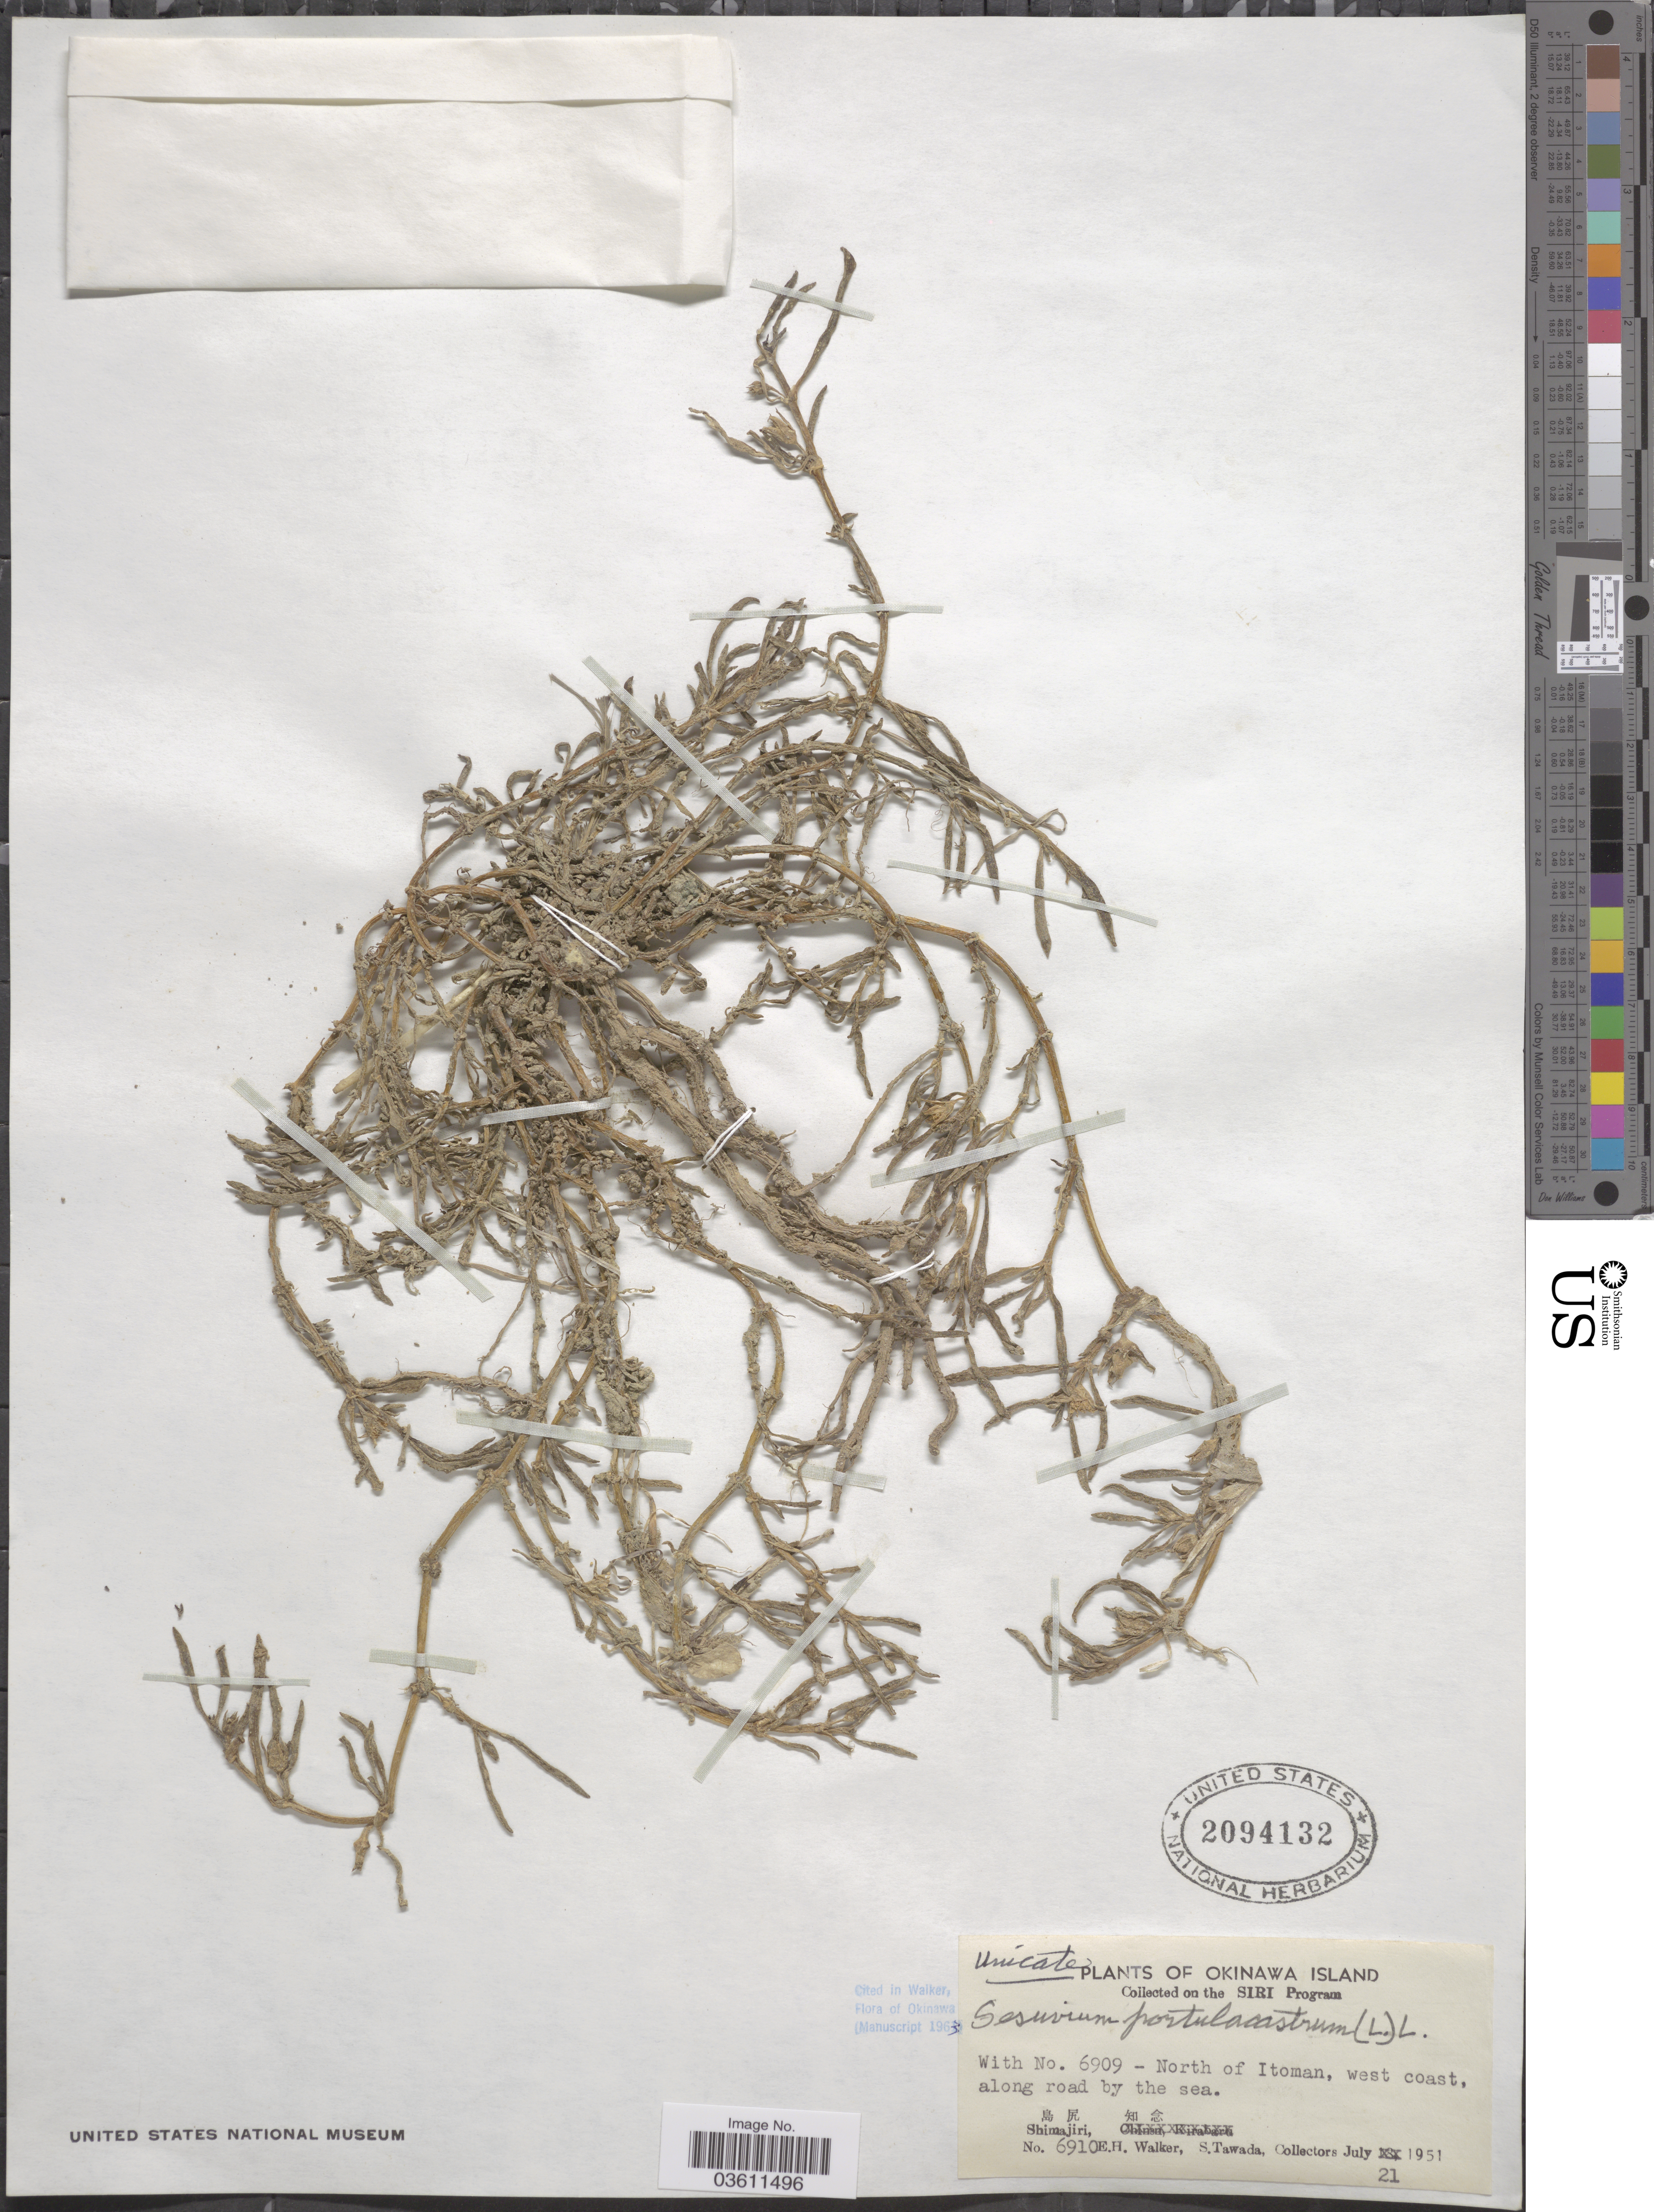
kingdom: Plantae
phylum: Tracheophyta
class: Magnoliopsida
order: Caryophyllales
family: Aizoaceae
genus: Sesuvium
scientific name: Sesuvium portulacastrum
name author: (L.) L.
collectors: E. H. Walker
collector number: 6910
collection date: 1951-07-21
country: Japan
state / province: Okinawa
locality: North of Itoman, west coast, along road by the sea. X. Shimajiri.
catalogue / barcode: US 2094132